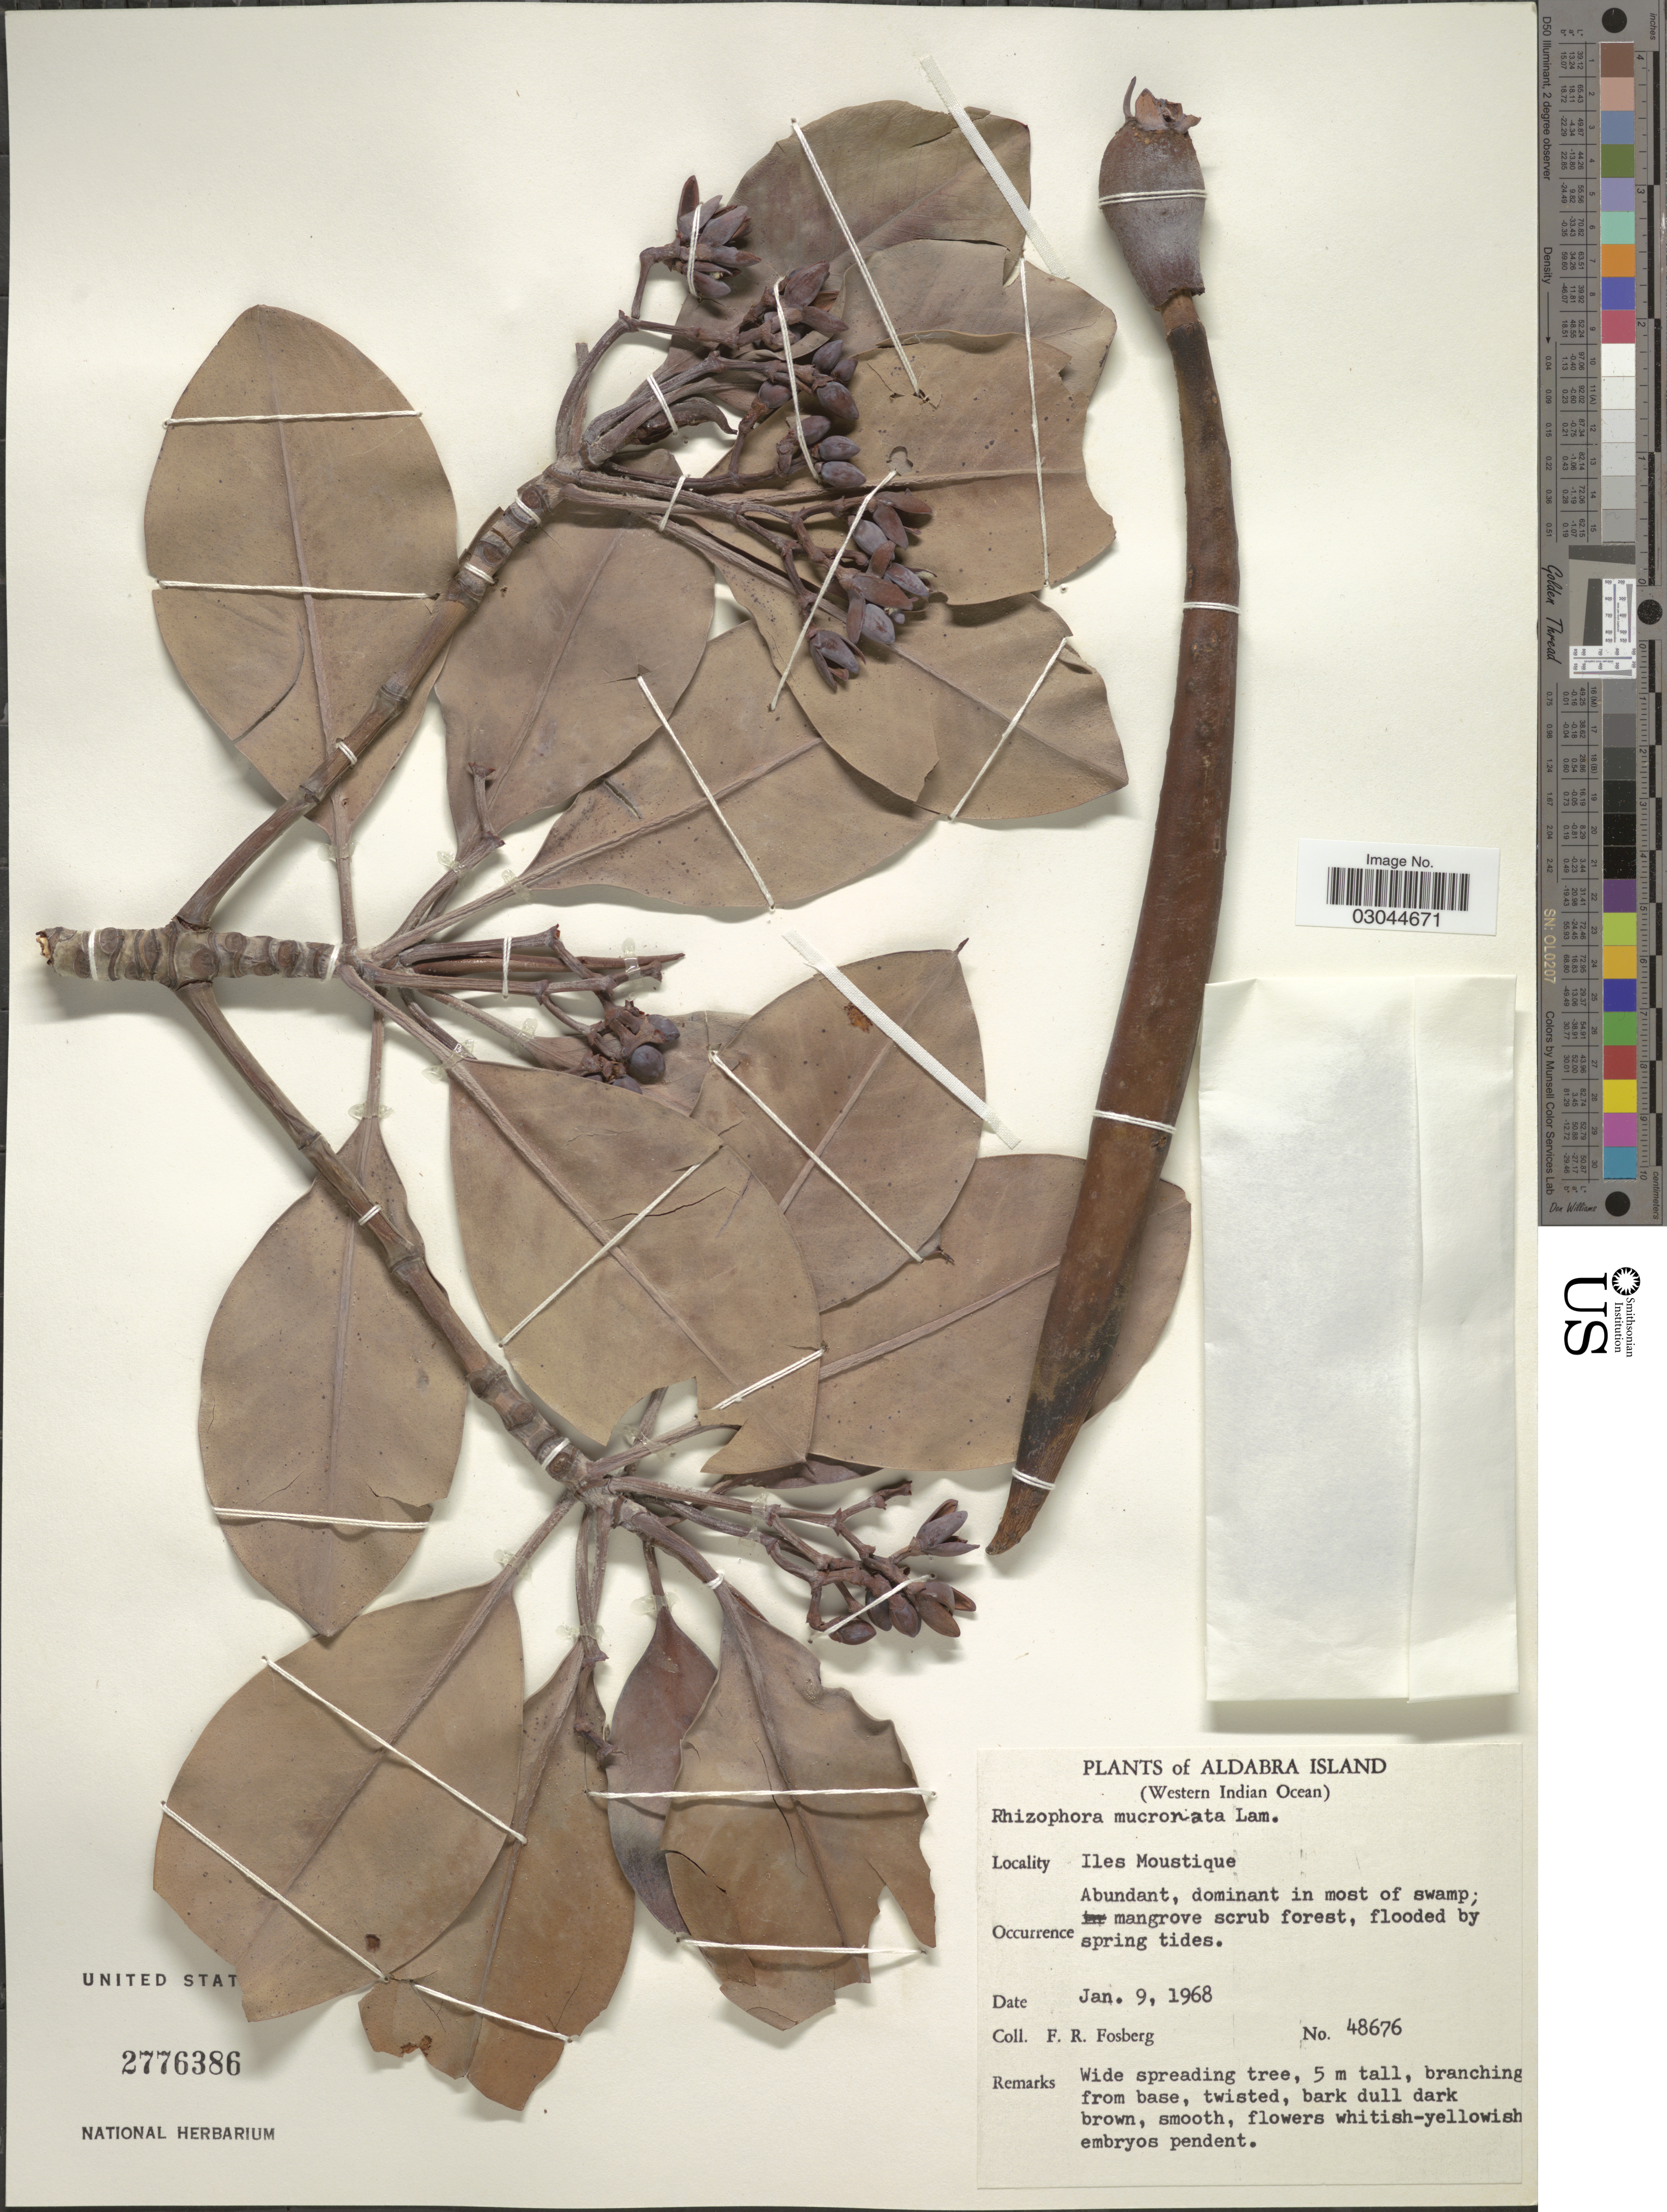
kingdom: Plantae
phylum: Tracheophyta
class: Magnoliopsida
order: Malpighiales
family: Rhizophoraceae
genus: Rhizophora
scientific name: Rhizophora mucronata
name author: Lam.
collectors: F. R. Fosberg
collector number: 48676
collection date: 1968-01-09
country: Seychelles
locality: Aldabra Island. (Western Indian Ocean). Iles Moustique.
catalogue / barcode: US 2776386